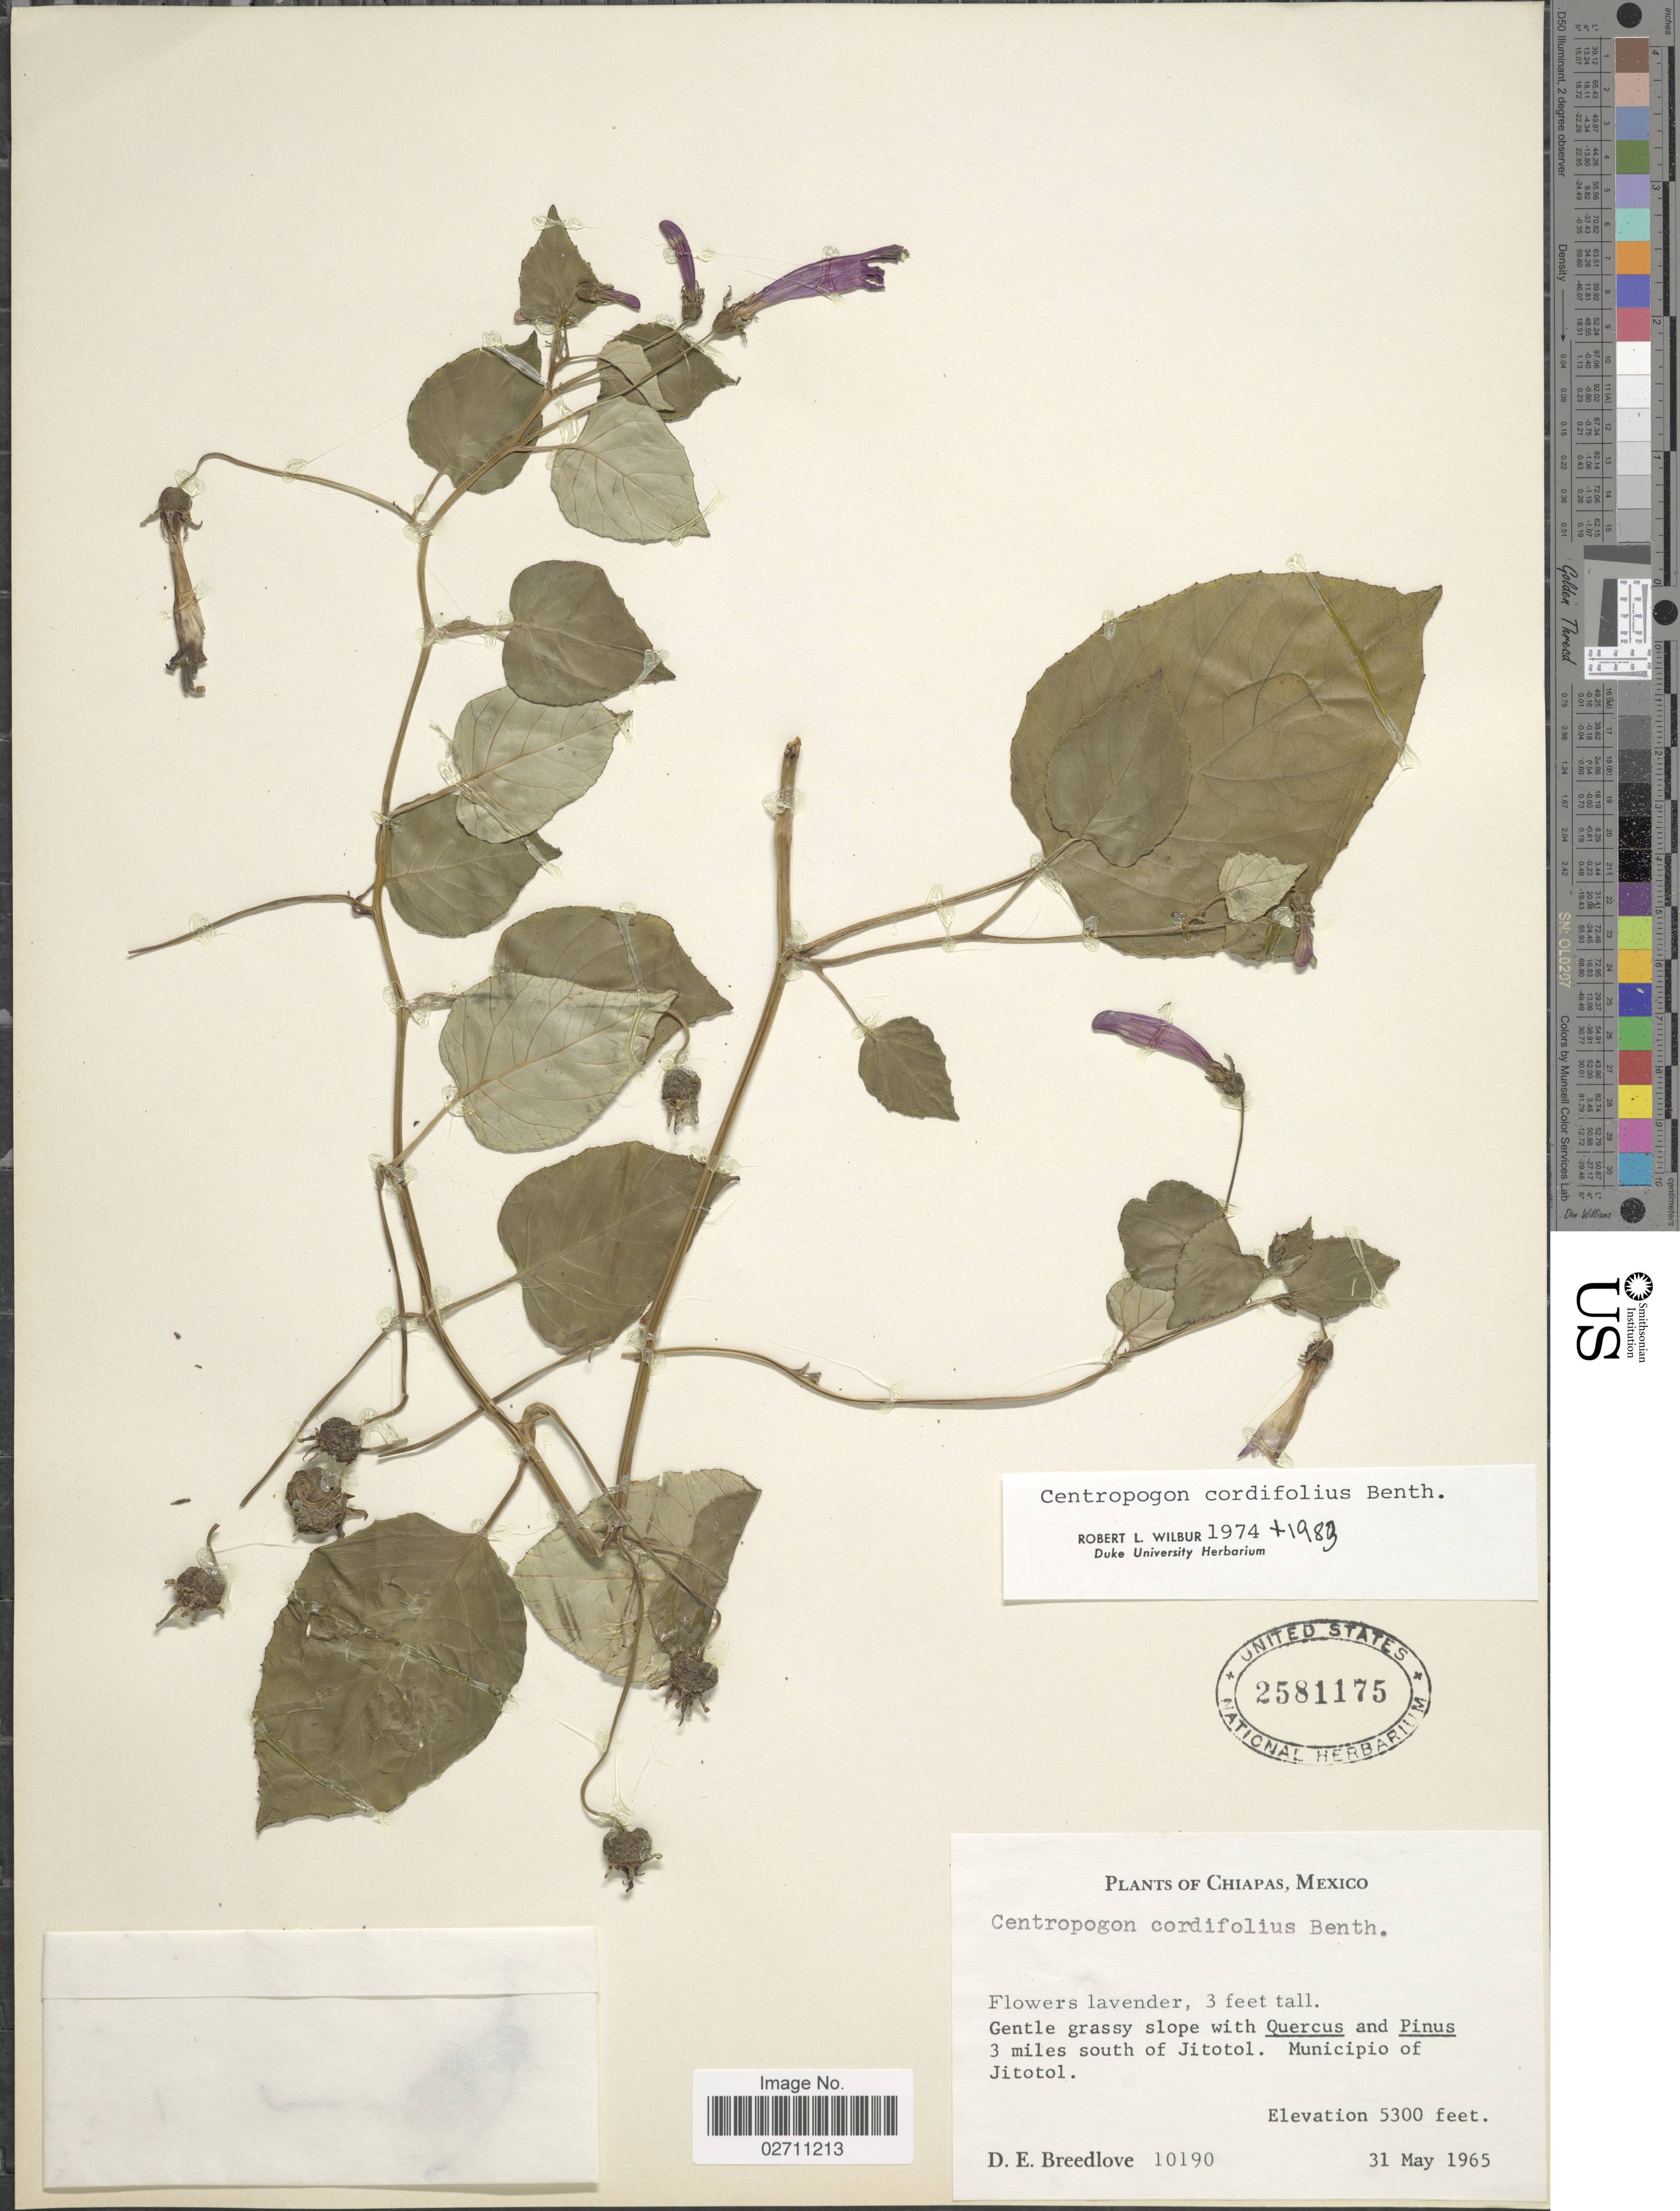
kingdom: Plantae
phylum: Tracheophyta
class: Magnoliopsida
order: Asterales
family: Campanulaceae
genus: Centropogon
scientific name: Centropogon cordifolius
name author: Benth.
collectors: D. E. Breedlove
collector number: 10190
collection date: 1965-05-31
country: Mexico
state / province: Chiapas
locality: Gentle grassy slope 3 miles south of Jitotol, Municipio of Jitotol.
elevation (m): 1615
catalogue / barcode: US 2581175